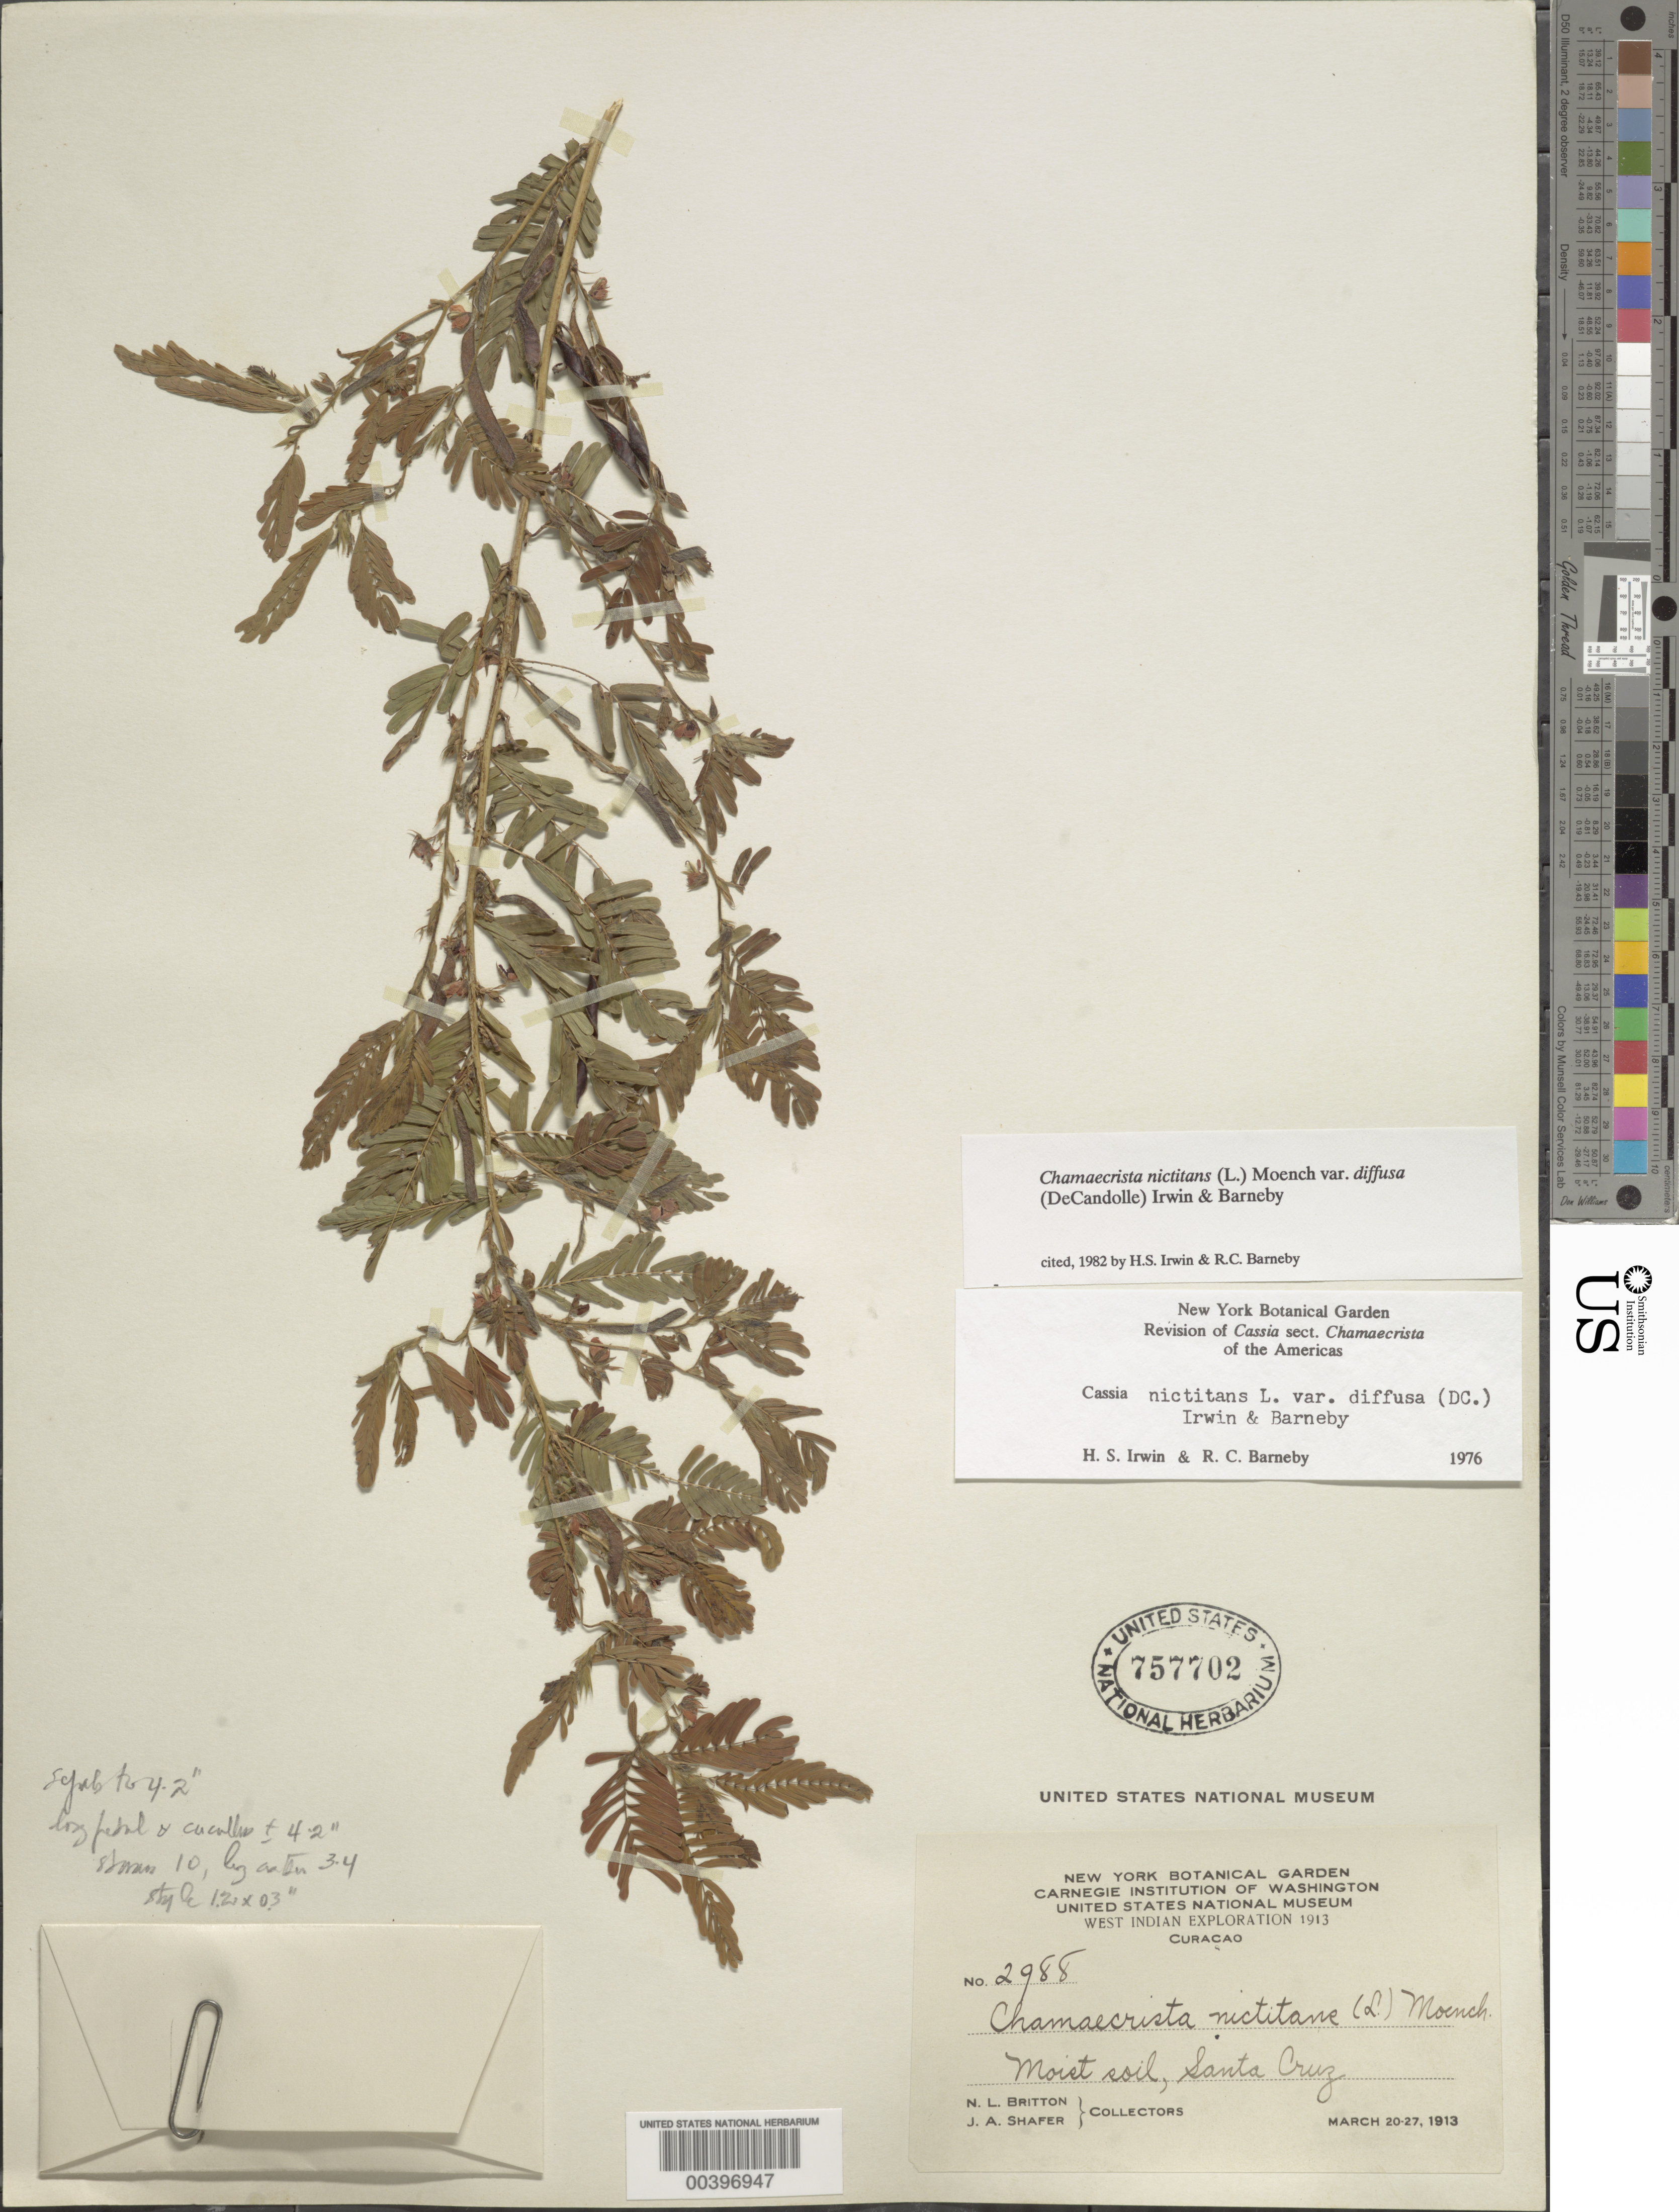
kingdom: Plantae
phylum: Tracheophyta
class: Magnoliopsida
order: Fabales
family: Fabaceae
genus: Chamaecrista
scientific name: Chamaecrista nictitans var. diffusa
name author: (DC.) H.S. Irwin & Barneby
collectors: N. Britton & J. A. Shafer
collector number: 2988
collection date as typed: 20 Mar 1913 to 27 Mar 1913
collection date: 1913-03-20/1913-03-27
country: Curaçao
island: Curaçao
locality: Santa cruz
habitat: Moist soil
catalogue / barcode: US 757702